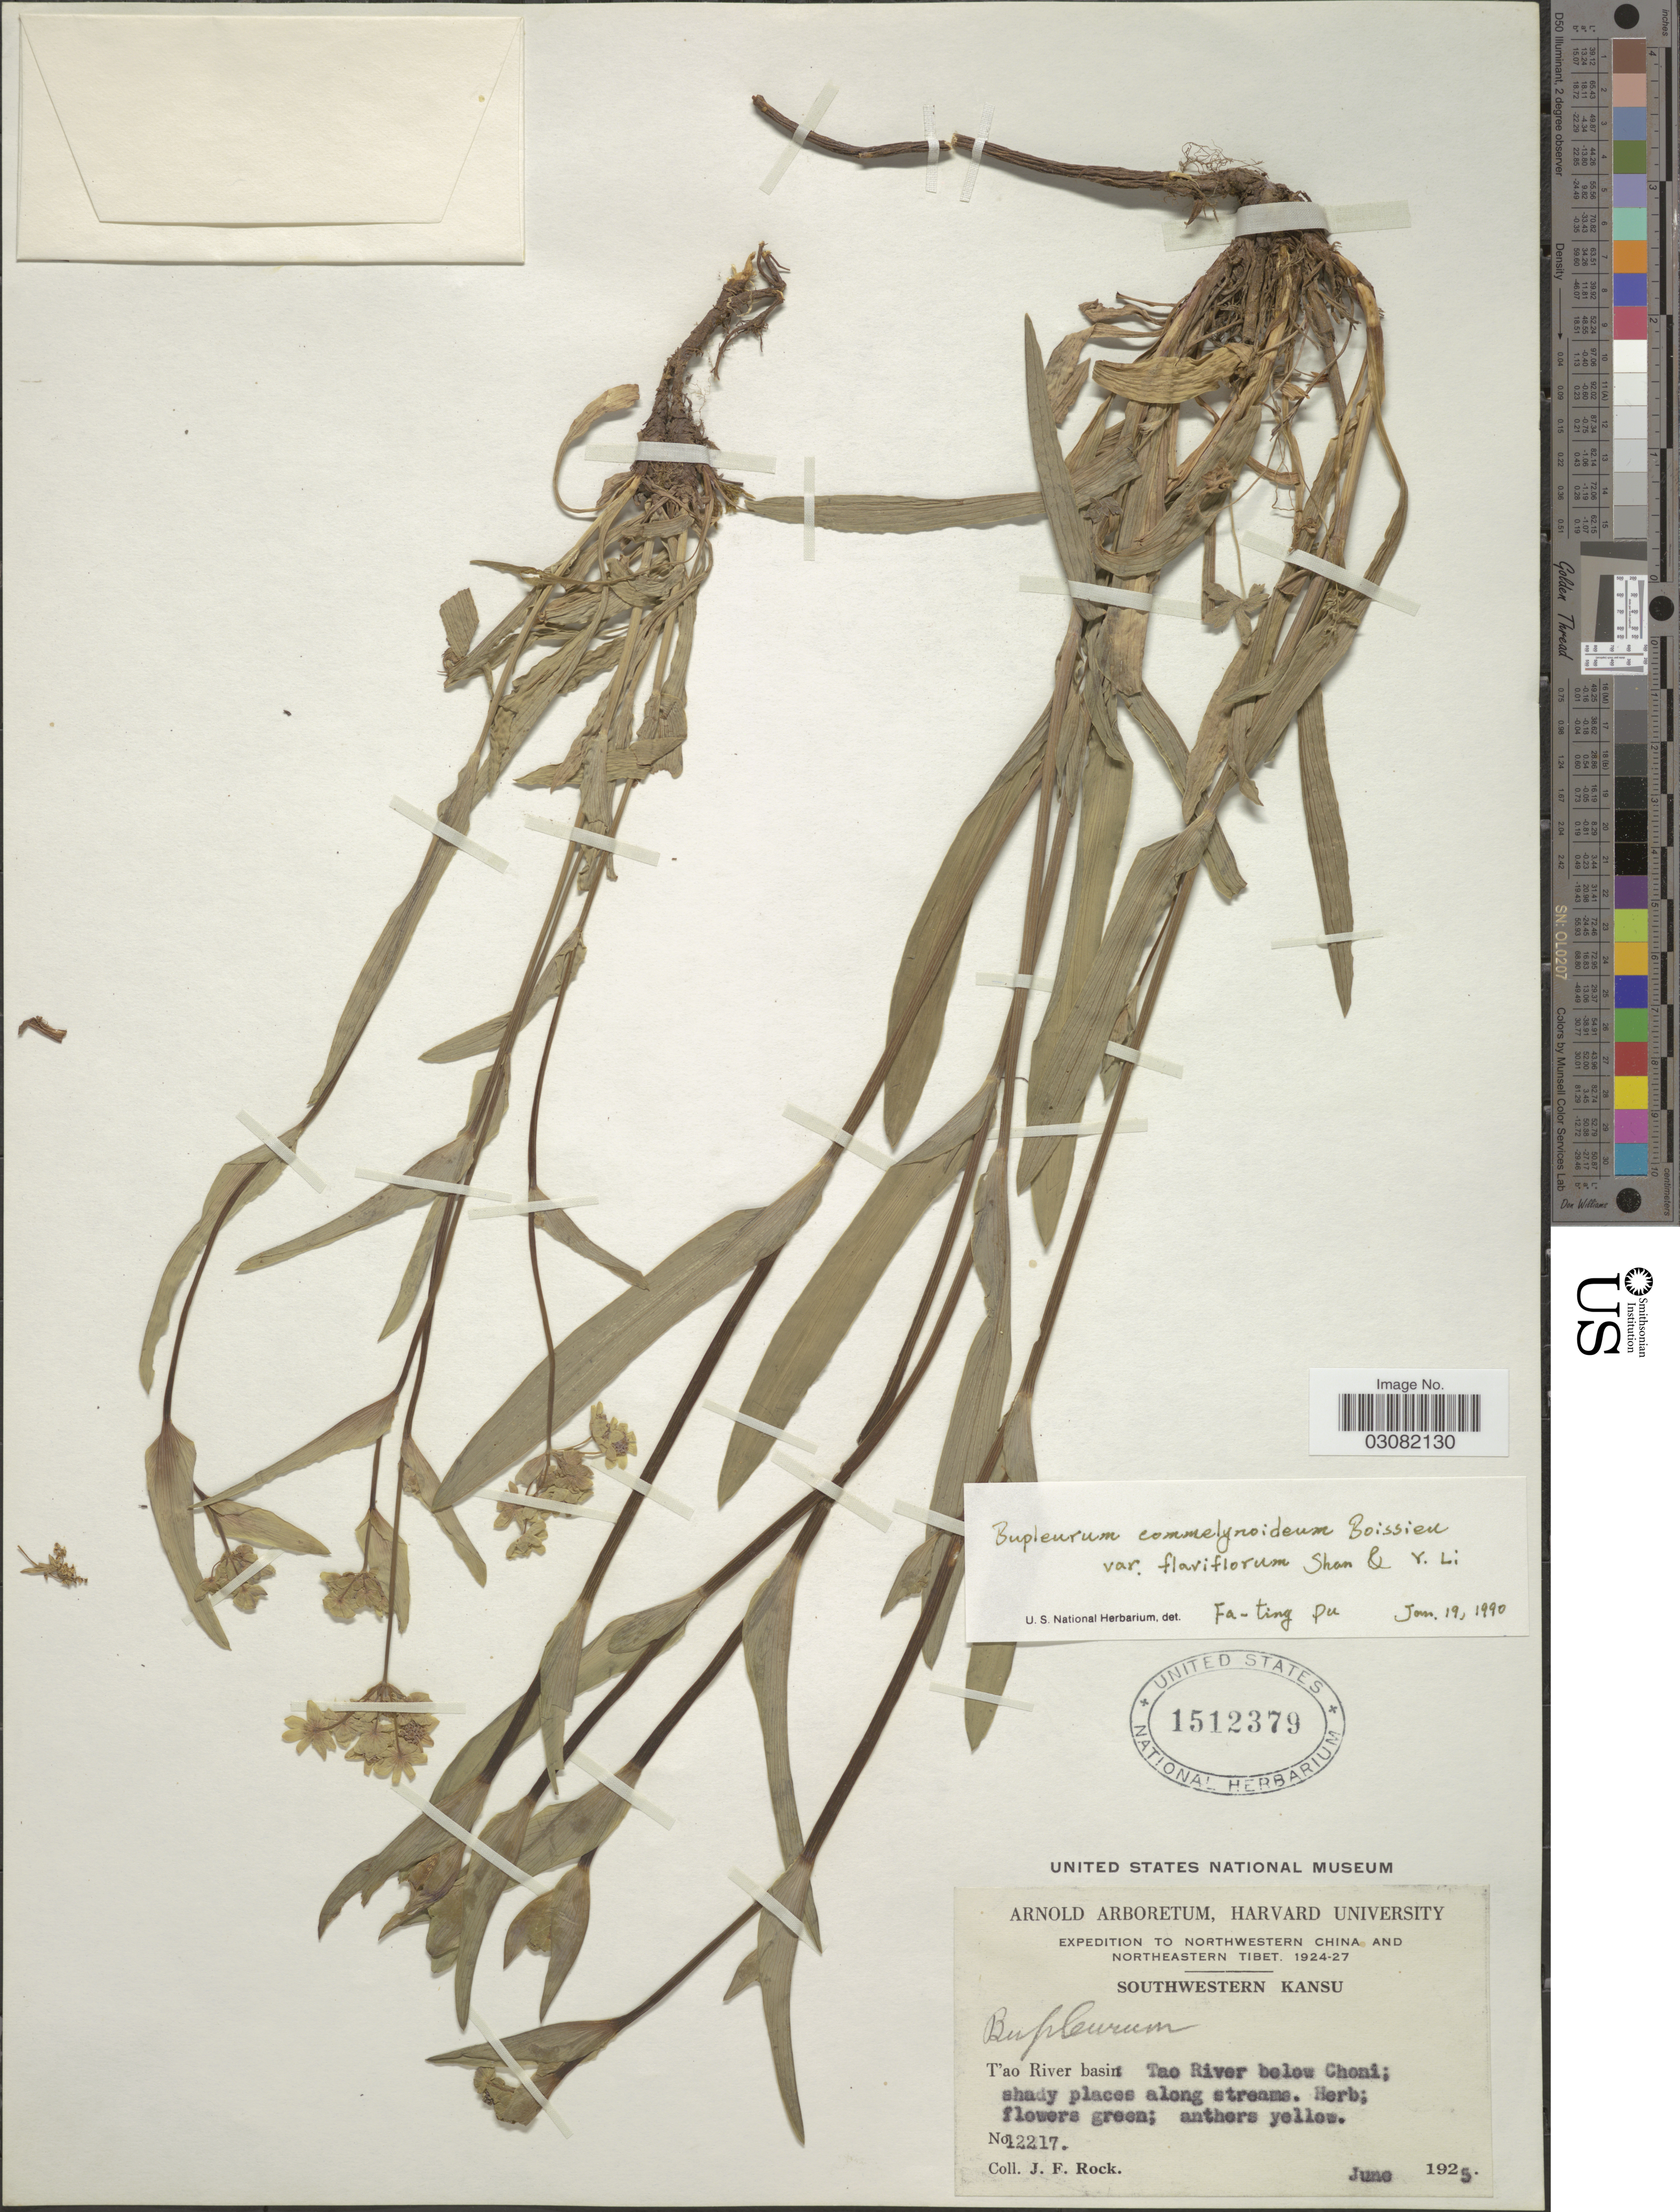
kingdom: Plantae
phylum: Tracheophyta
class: Magnoliopsida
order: Apiales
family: Apiaceae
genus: Bupleurum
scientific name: Bupleurum commelynoideum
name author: H. Boissieu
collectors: J. Rock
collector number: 12217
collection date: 1925-06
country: China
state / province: Gansu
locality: Northwestern China and Northeastern Tibet. Southwestern Kansu. T'ao River basin: Tao River below Choni.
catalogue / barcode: US 1512379